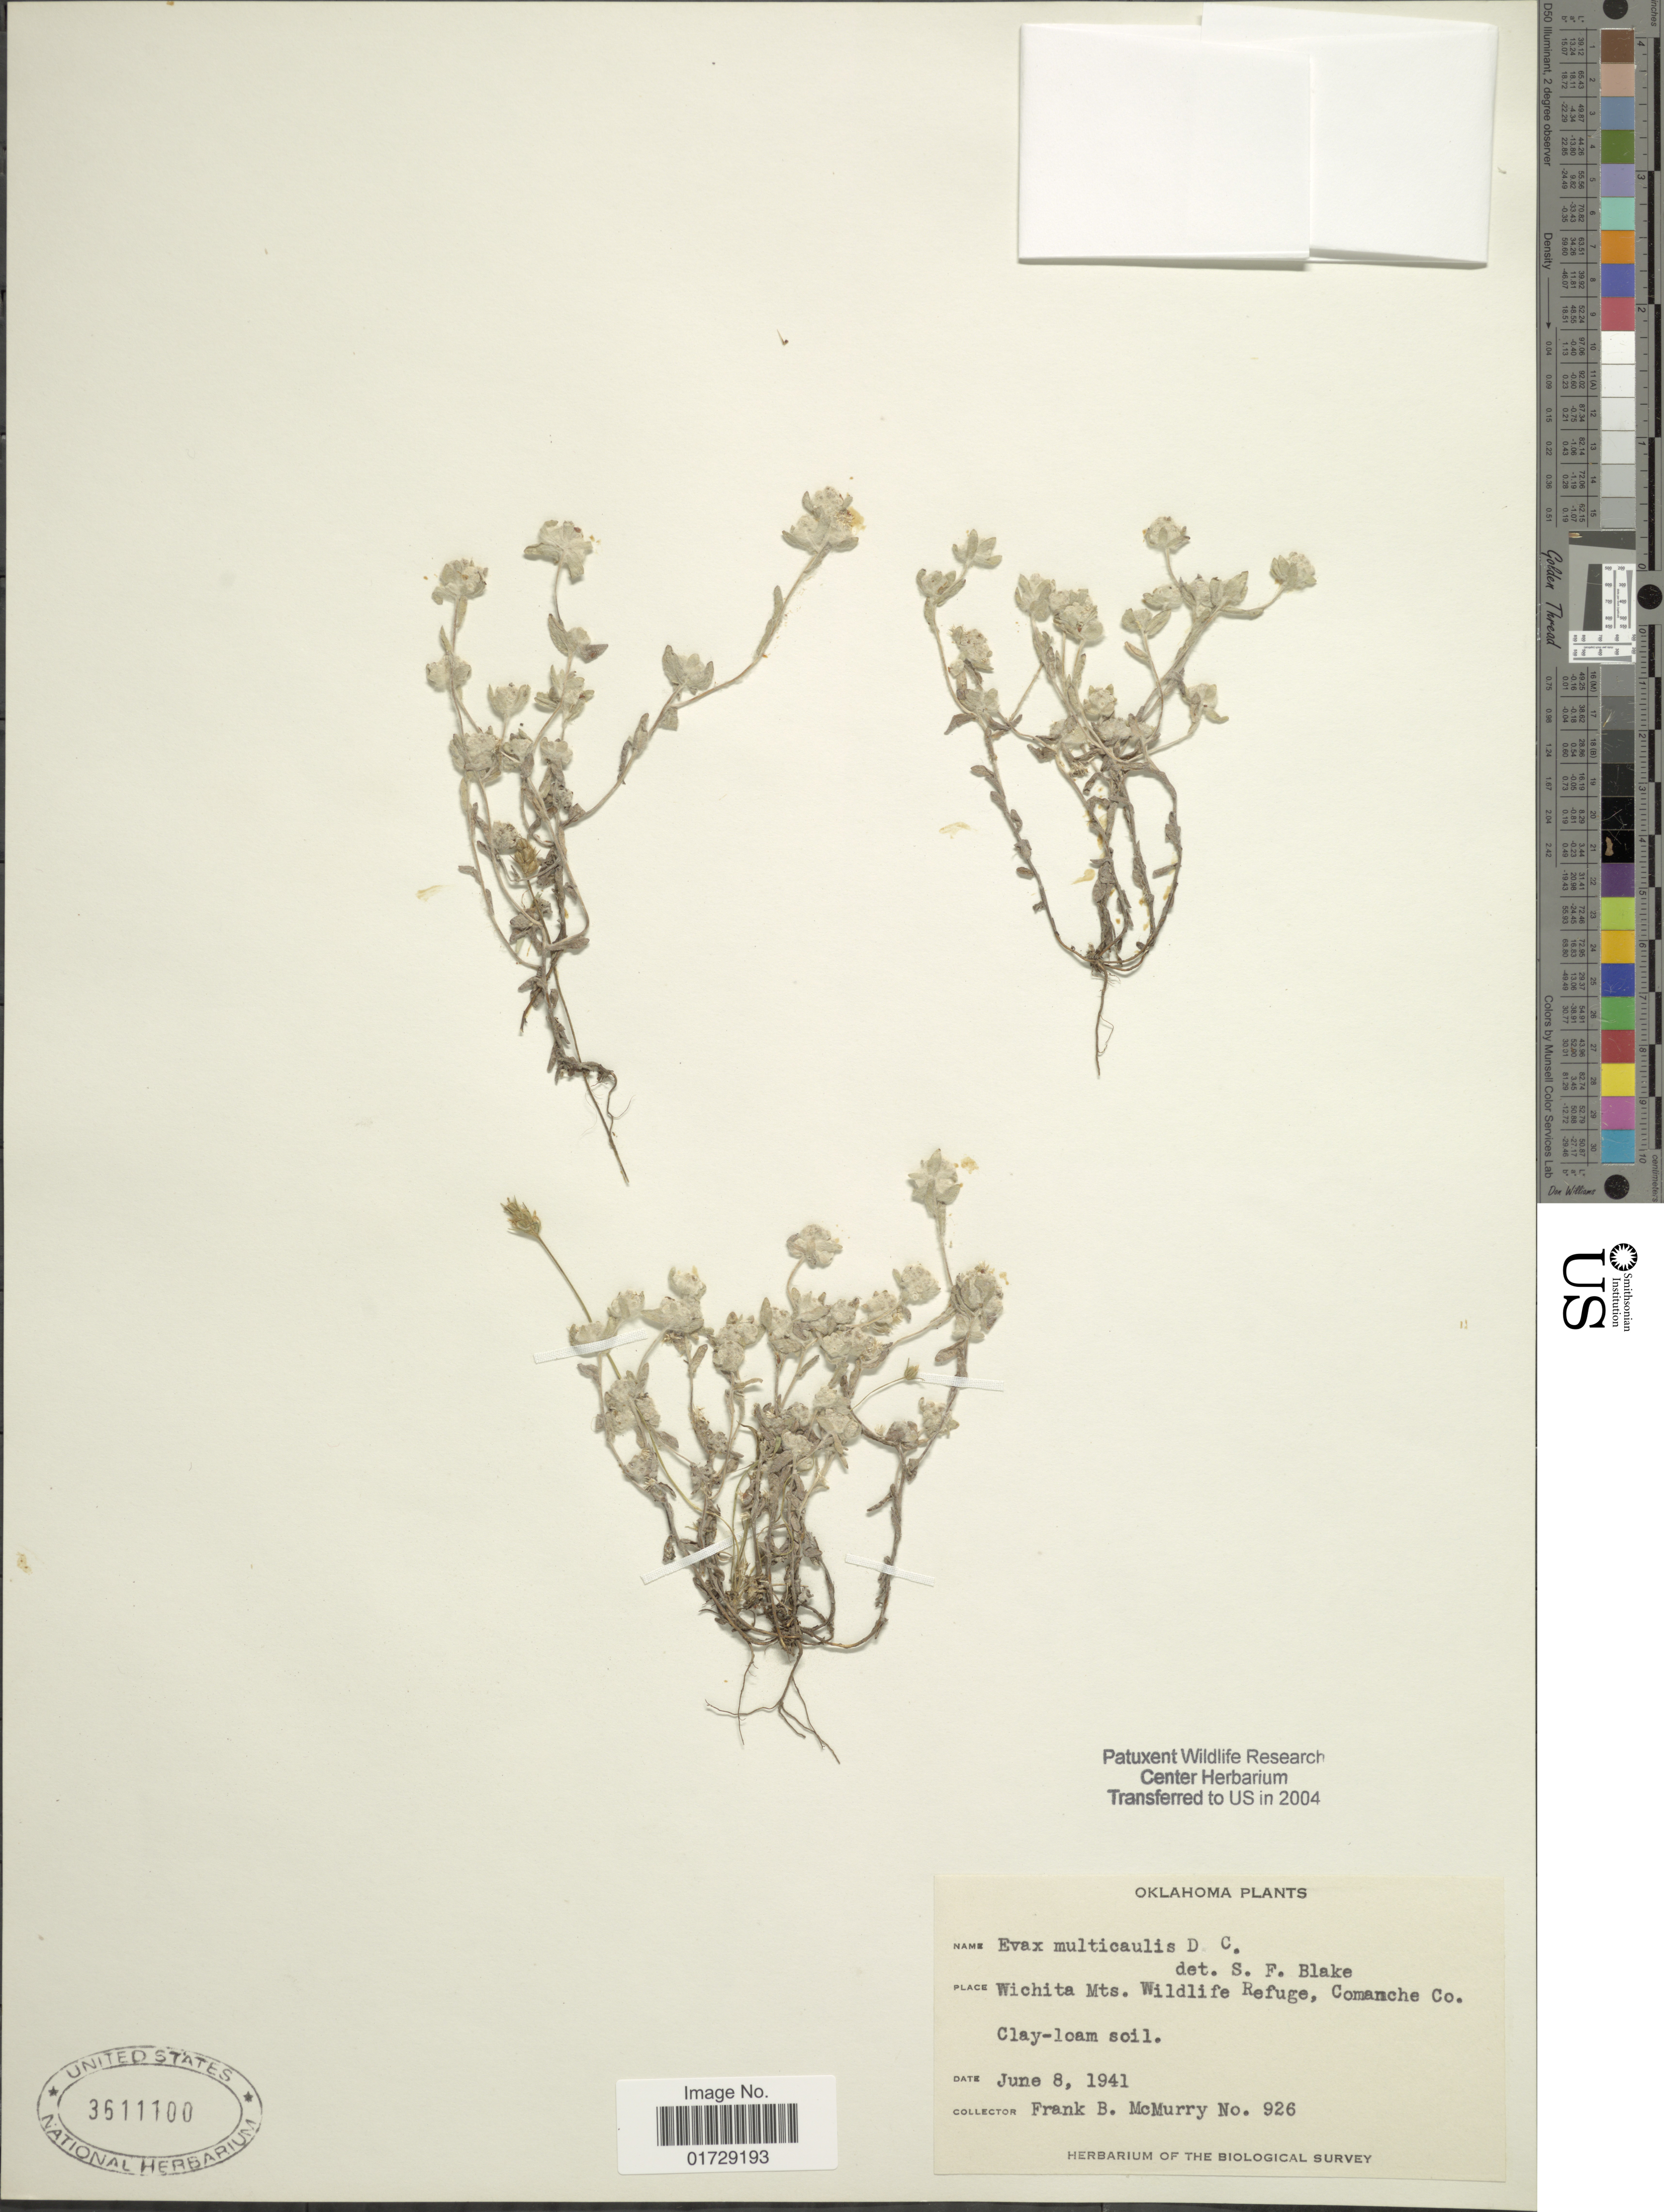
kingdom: Plantae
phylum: Tracheophyta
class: Magnoliopsida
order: Asterales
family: Asteraceae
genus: Evax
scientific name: Evax multicaulis var. multicaulis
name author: DC.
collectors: F. B. McMurry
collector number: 826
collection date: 1941-06-08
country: United States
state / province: Oklahoma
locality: Wichita Mts. Wildlife Refuge, Comanche Co.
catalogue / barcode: US 3511100